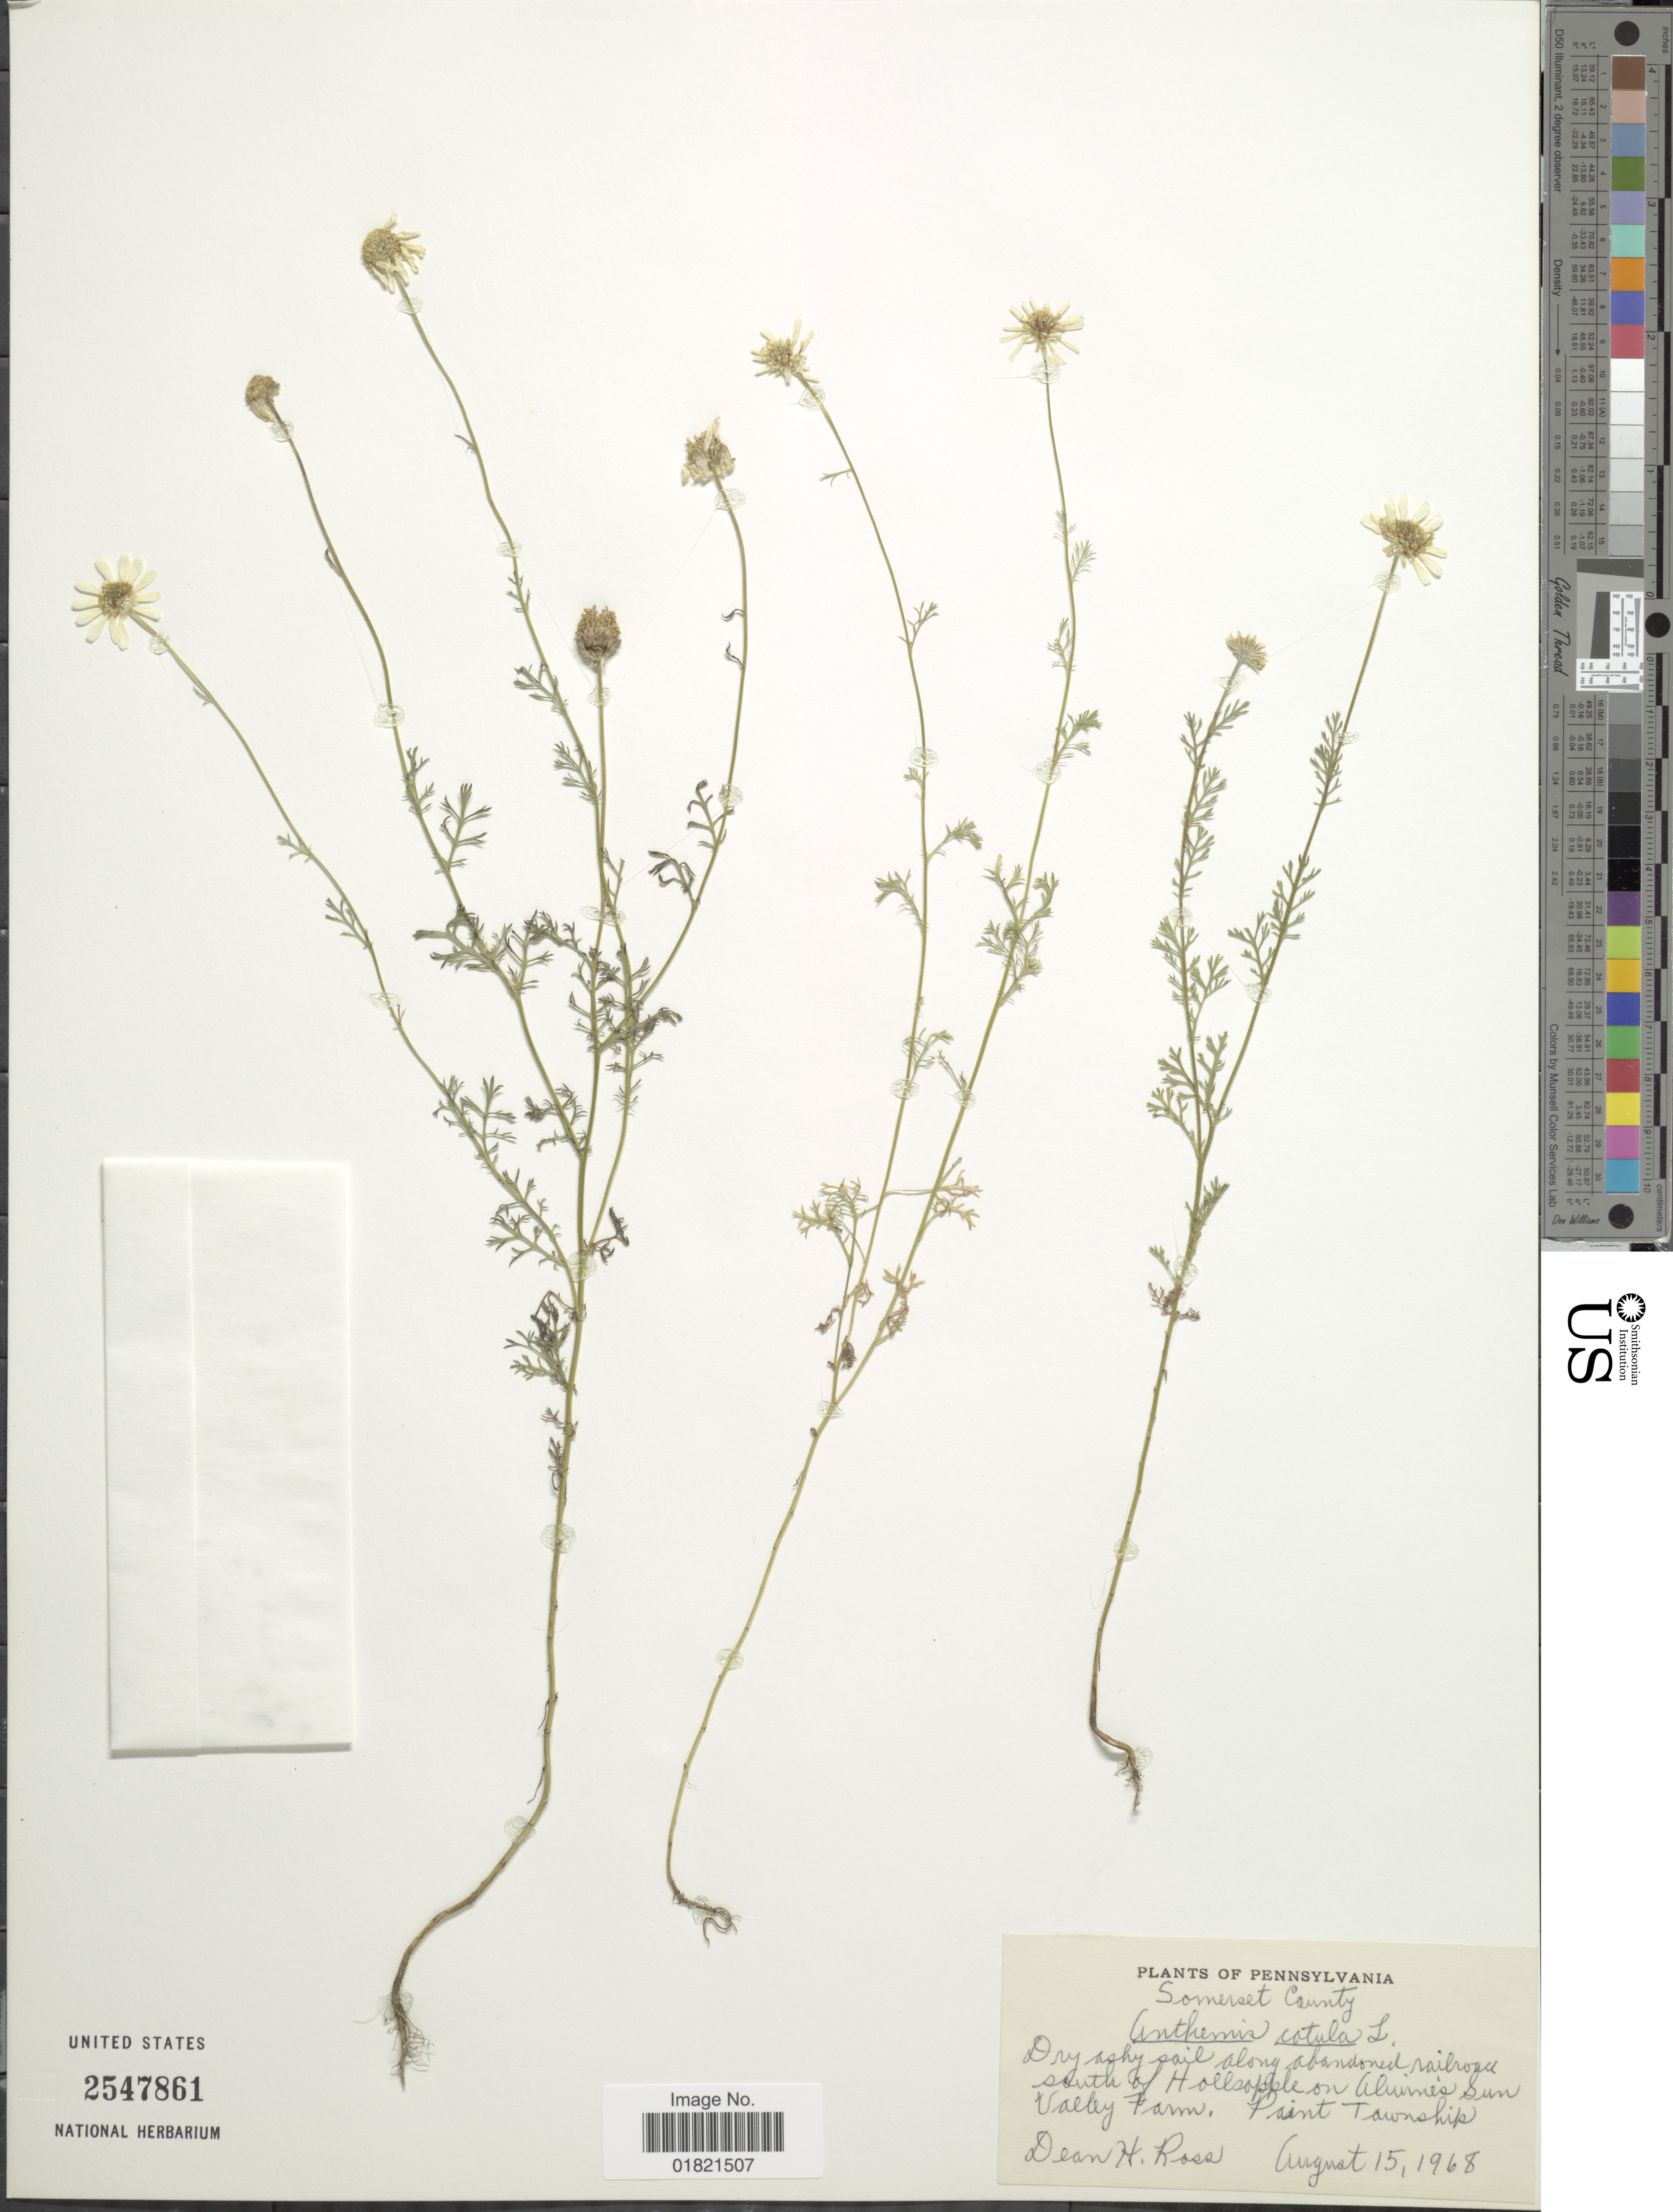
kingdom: Plantae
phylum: Tracheophyta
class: Magnoliopsida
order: Asterales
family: Asteraceae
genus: Anthemis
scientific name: Anthemis cotula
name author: L.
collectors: D. Ross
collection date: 1968-08-15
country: United States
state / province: Pennsylvania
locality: Somerset County, dry ashy soil along abandoned railroad south of Hollsopple on Alwines Sun Valley Farm. Paint Township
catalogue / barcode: US 2547861